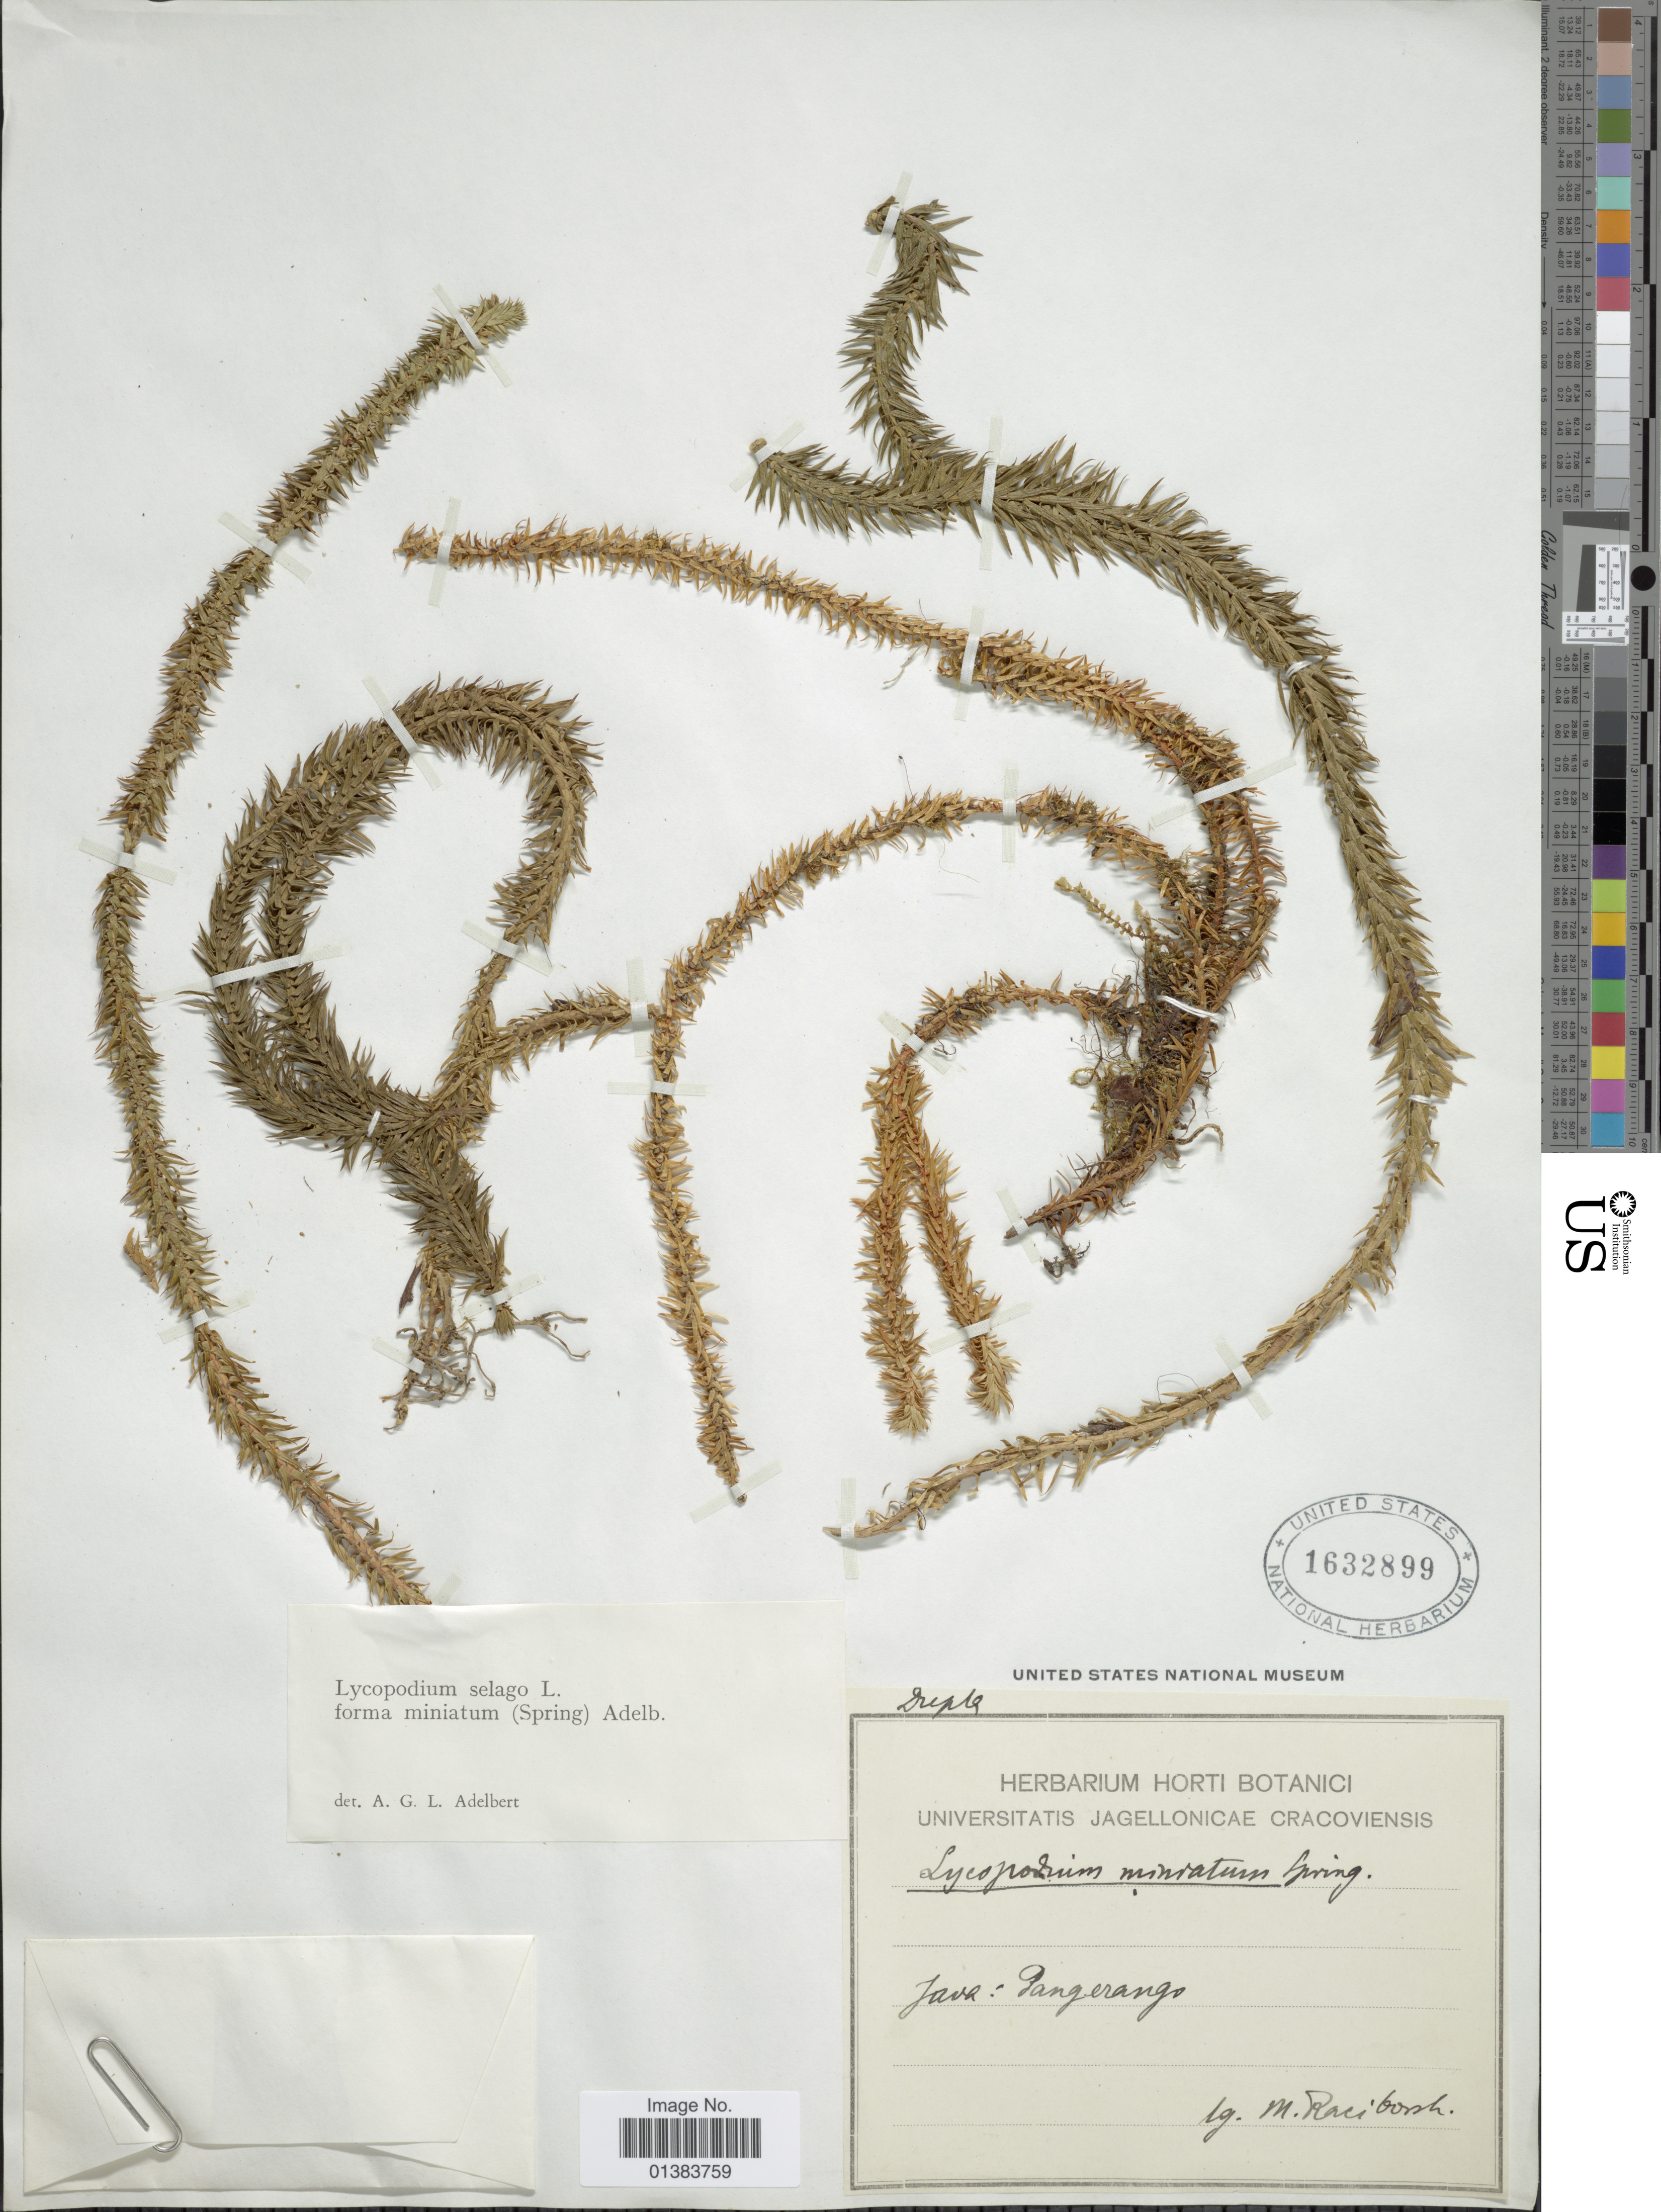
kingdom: Plantae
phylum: Tracheophyta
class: Lycopodiopsida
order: Lycopodiales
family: Lycopodiaceae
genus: Huperzia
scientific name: Huperzia selago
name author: (L.) Bernh. ex Schrank & Mart.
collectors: M. Raciborski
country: Indonesia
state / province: Java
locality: Pangerango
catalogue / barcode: US 1632899